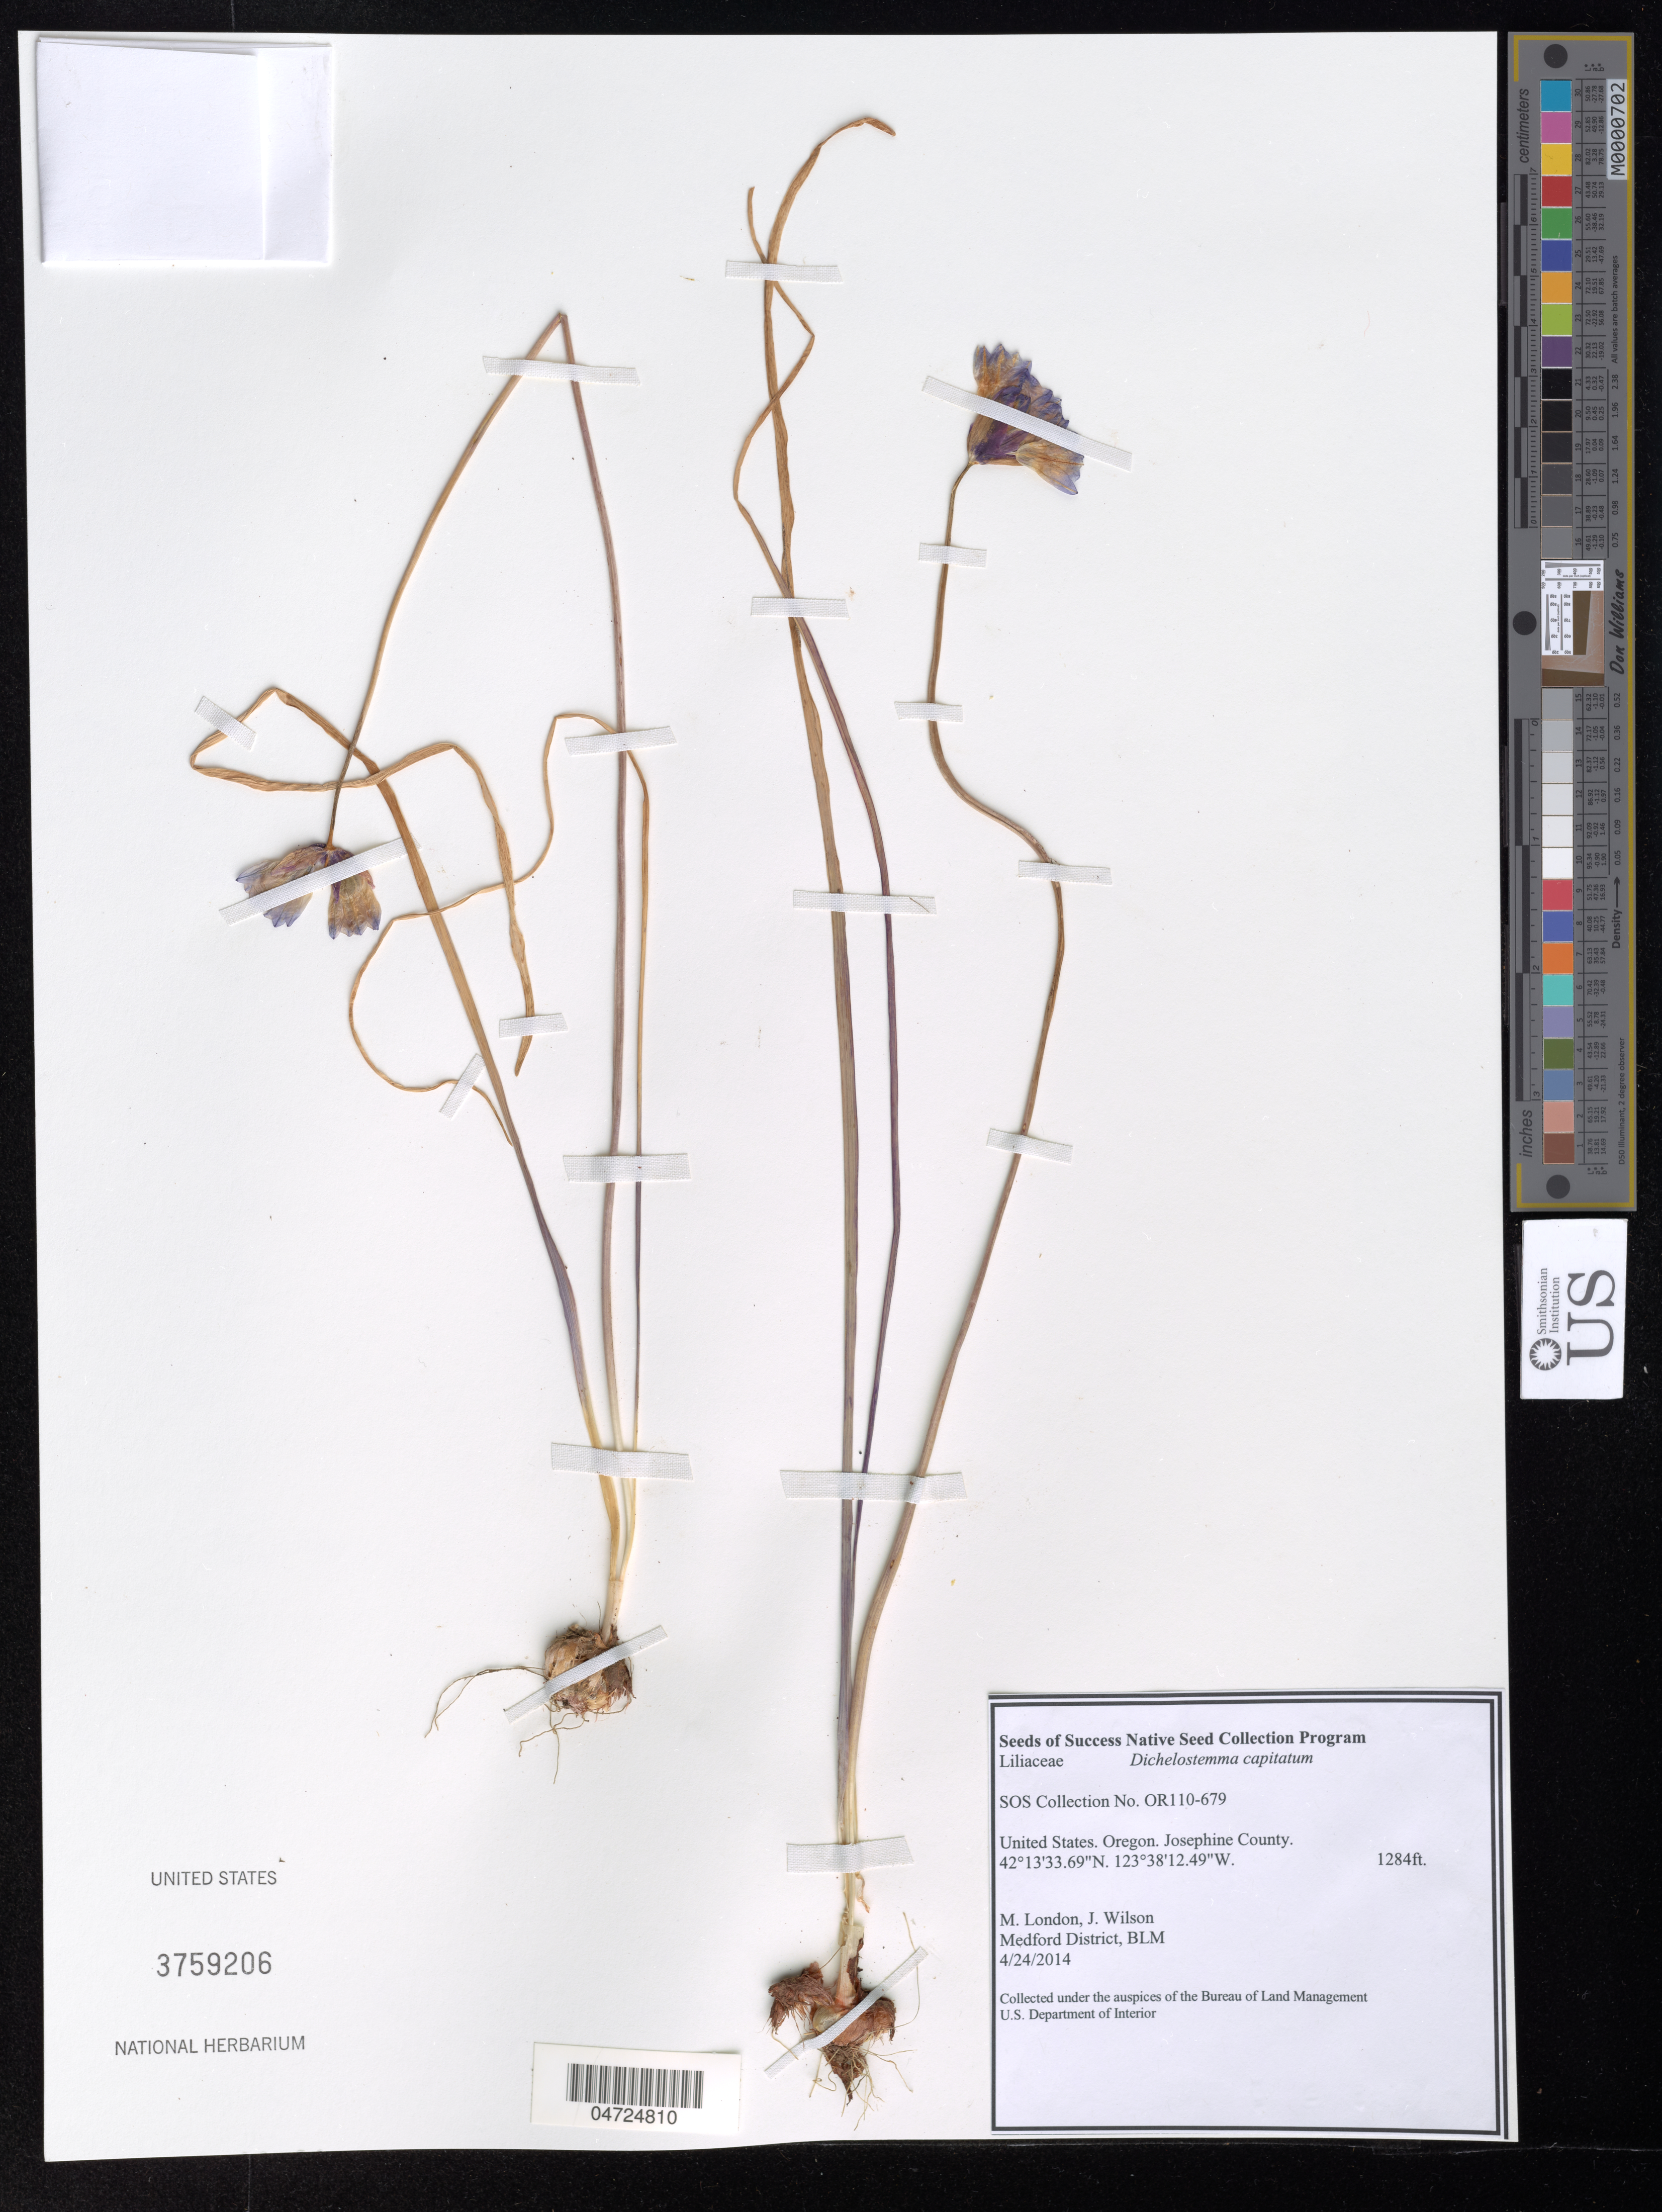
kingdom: Plantae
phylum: Tracheophyta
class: Liliopsida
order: Asparagales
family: Asparagaceae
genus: Dichelostemma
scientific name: Dichelostemma capitatum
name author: (Benth.) Alph. Wood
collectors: M. London & J. Wilson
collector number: OR110-679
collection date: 2014-04-24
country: United States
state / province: Oregon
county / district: Josephine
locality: Josephine County.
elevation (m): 391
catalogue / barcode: US 3759206